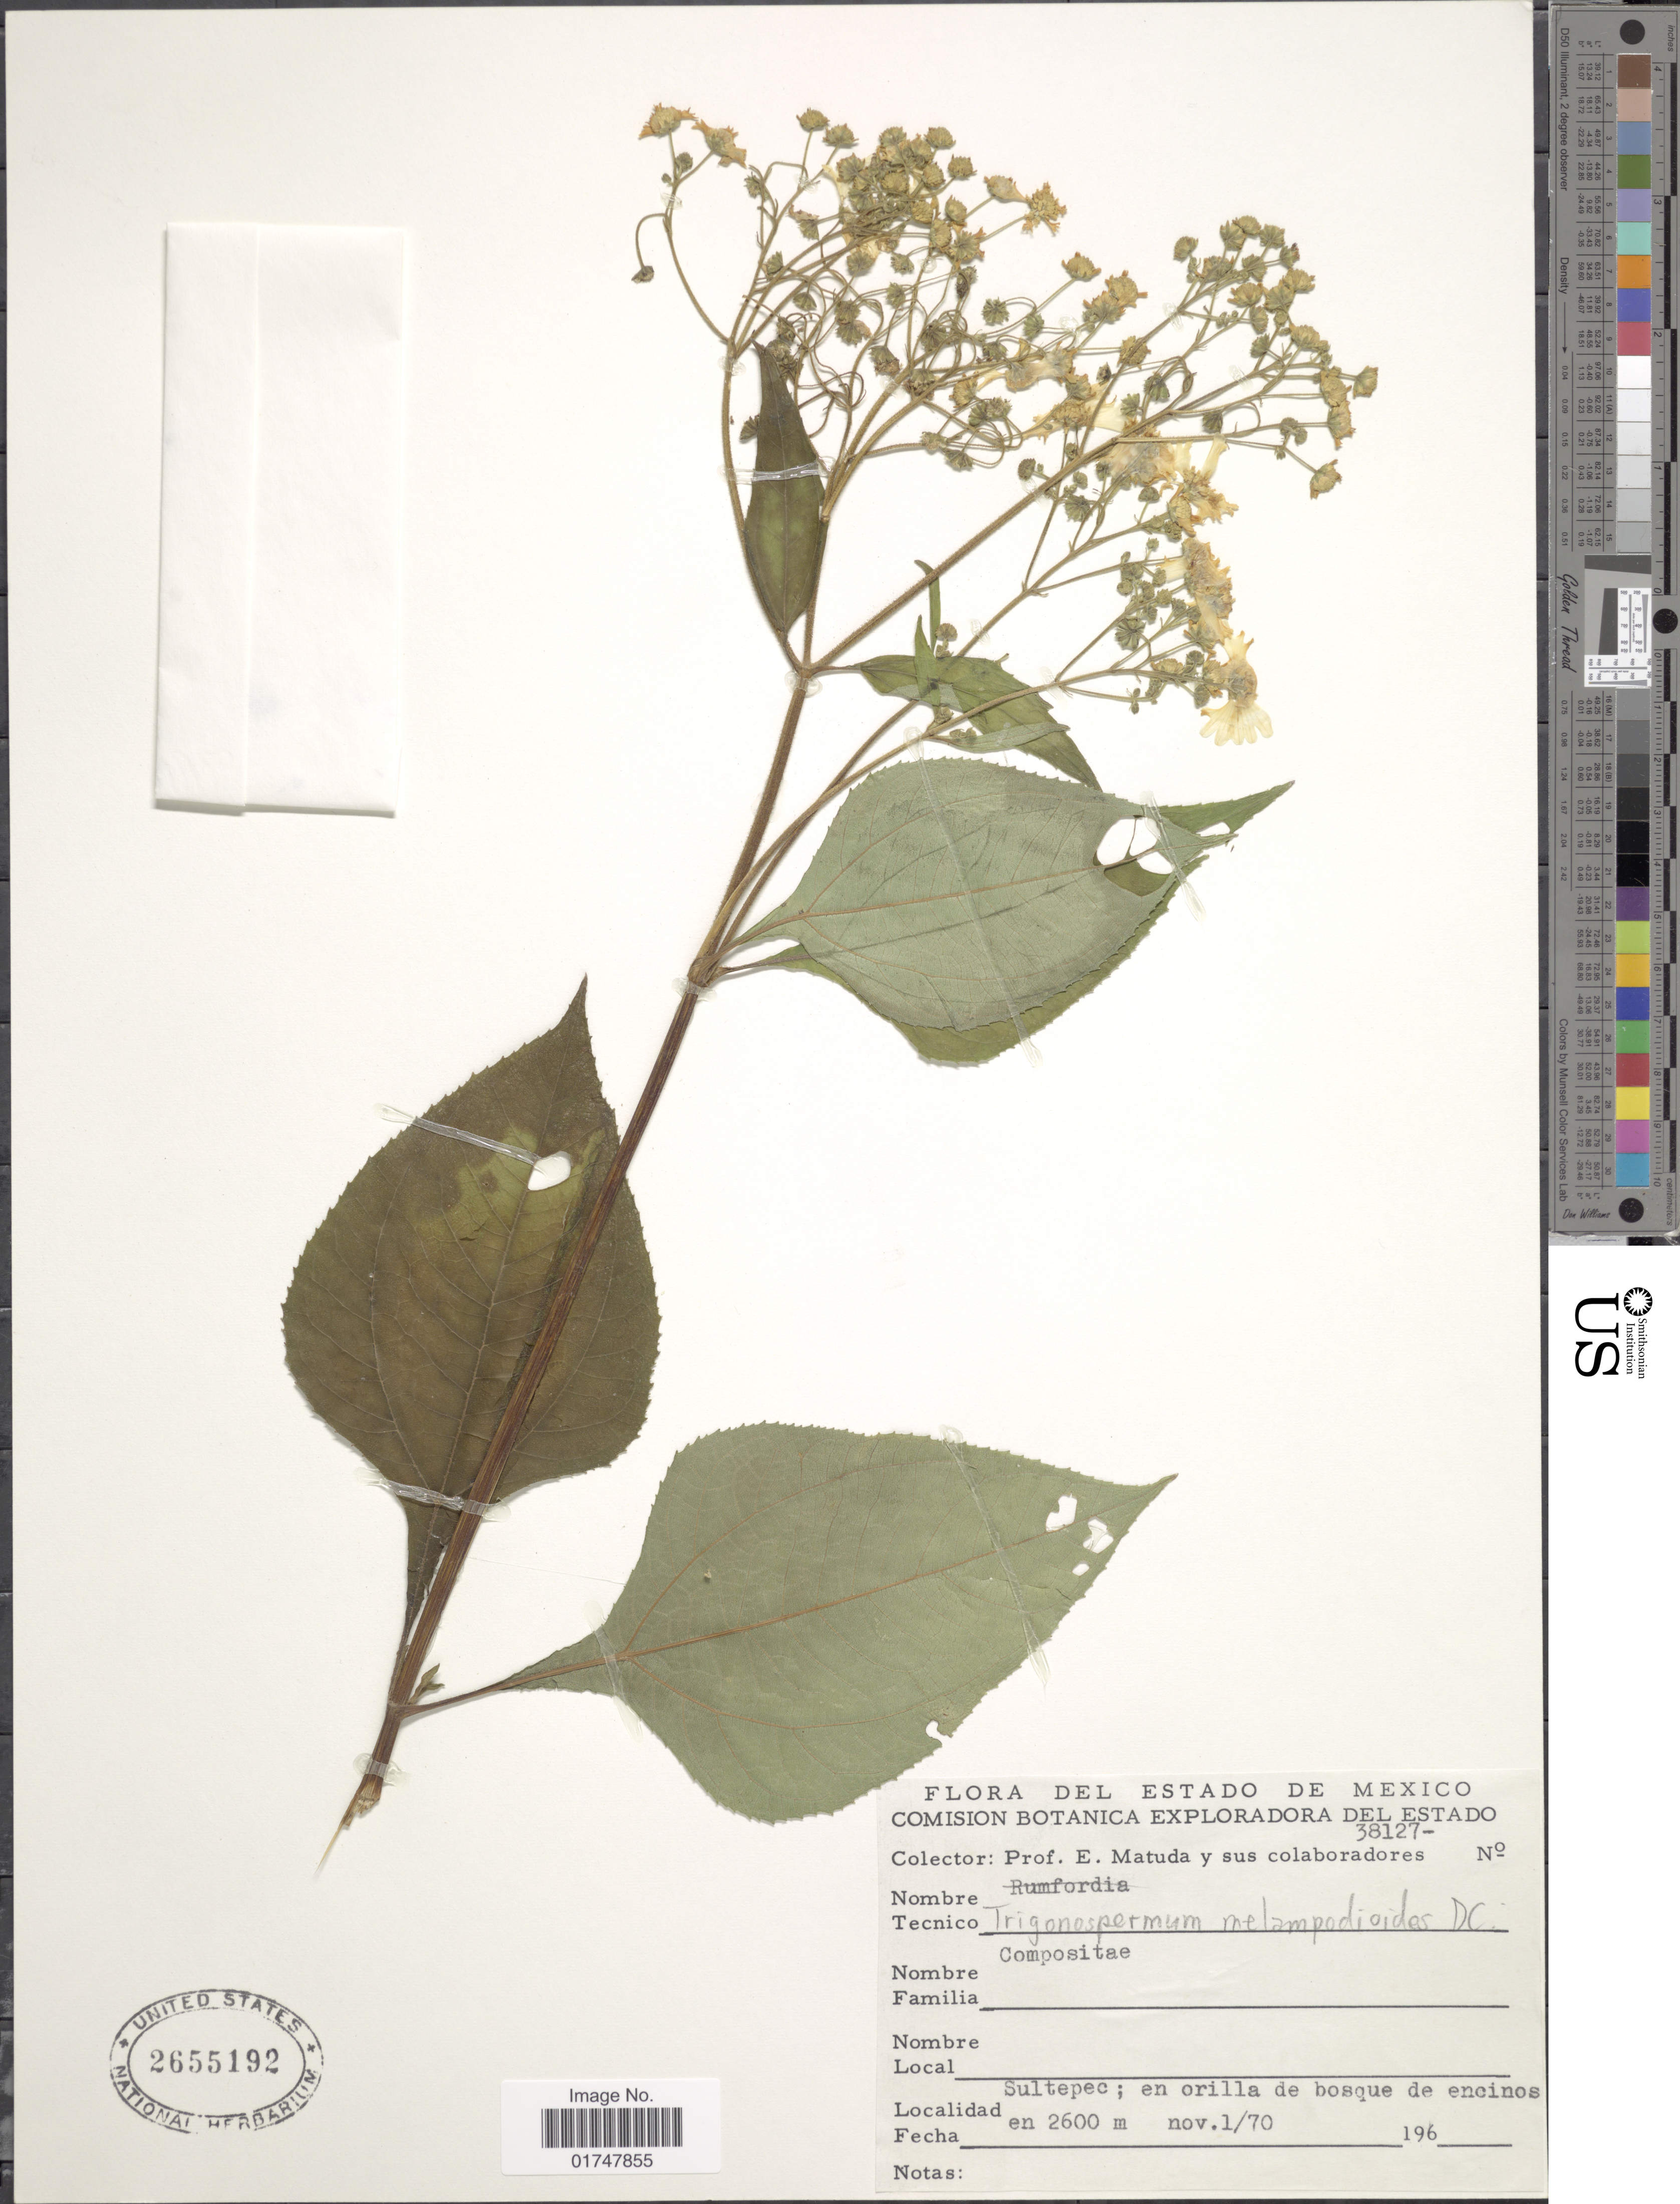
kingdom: Plantae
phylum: Tracheophyta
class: Magnoliopsida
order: Asterales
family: Asteraceae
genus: Trigonospermum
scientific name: Trigonospermum melampodioides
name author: DC.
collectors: E. Matuda & et al.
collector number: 38127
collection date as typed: Transcribed d/m/y: 1/11/70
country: Mexico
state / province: México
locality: Sultepec; en orilla de bosque de encinos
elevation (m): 2600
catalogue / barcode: US 2655192